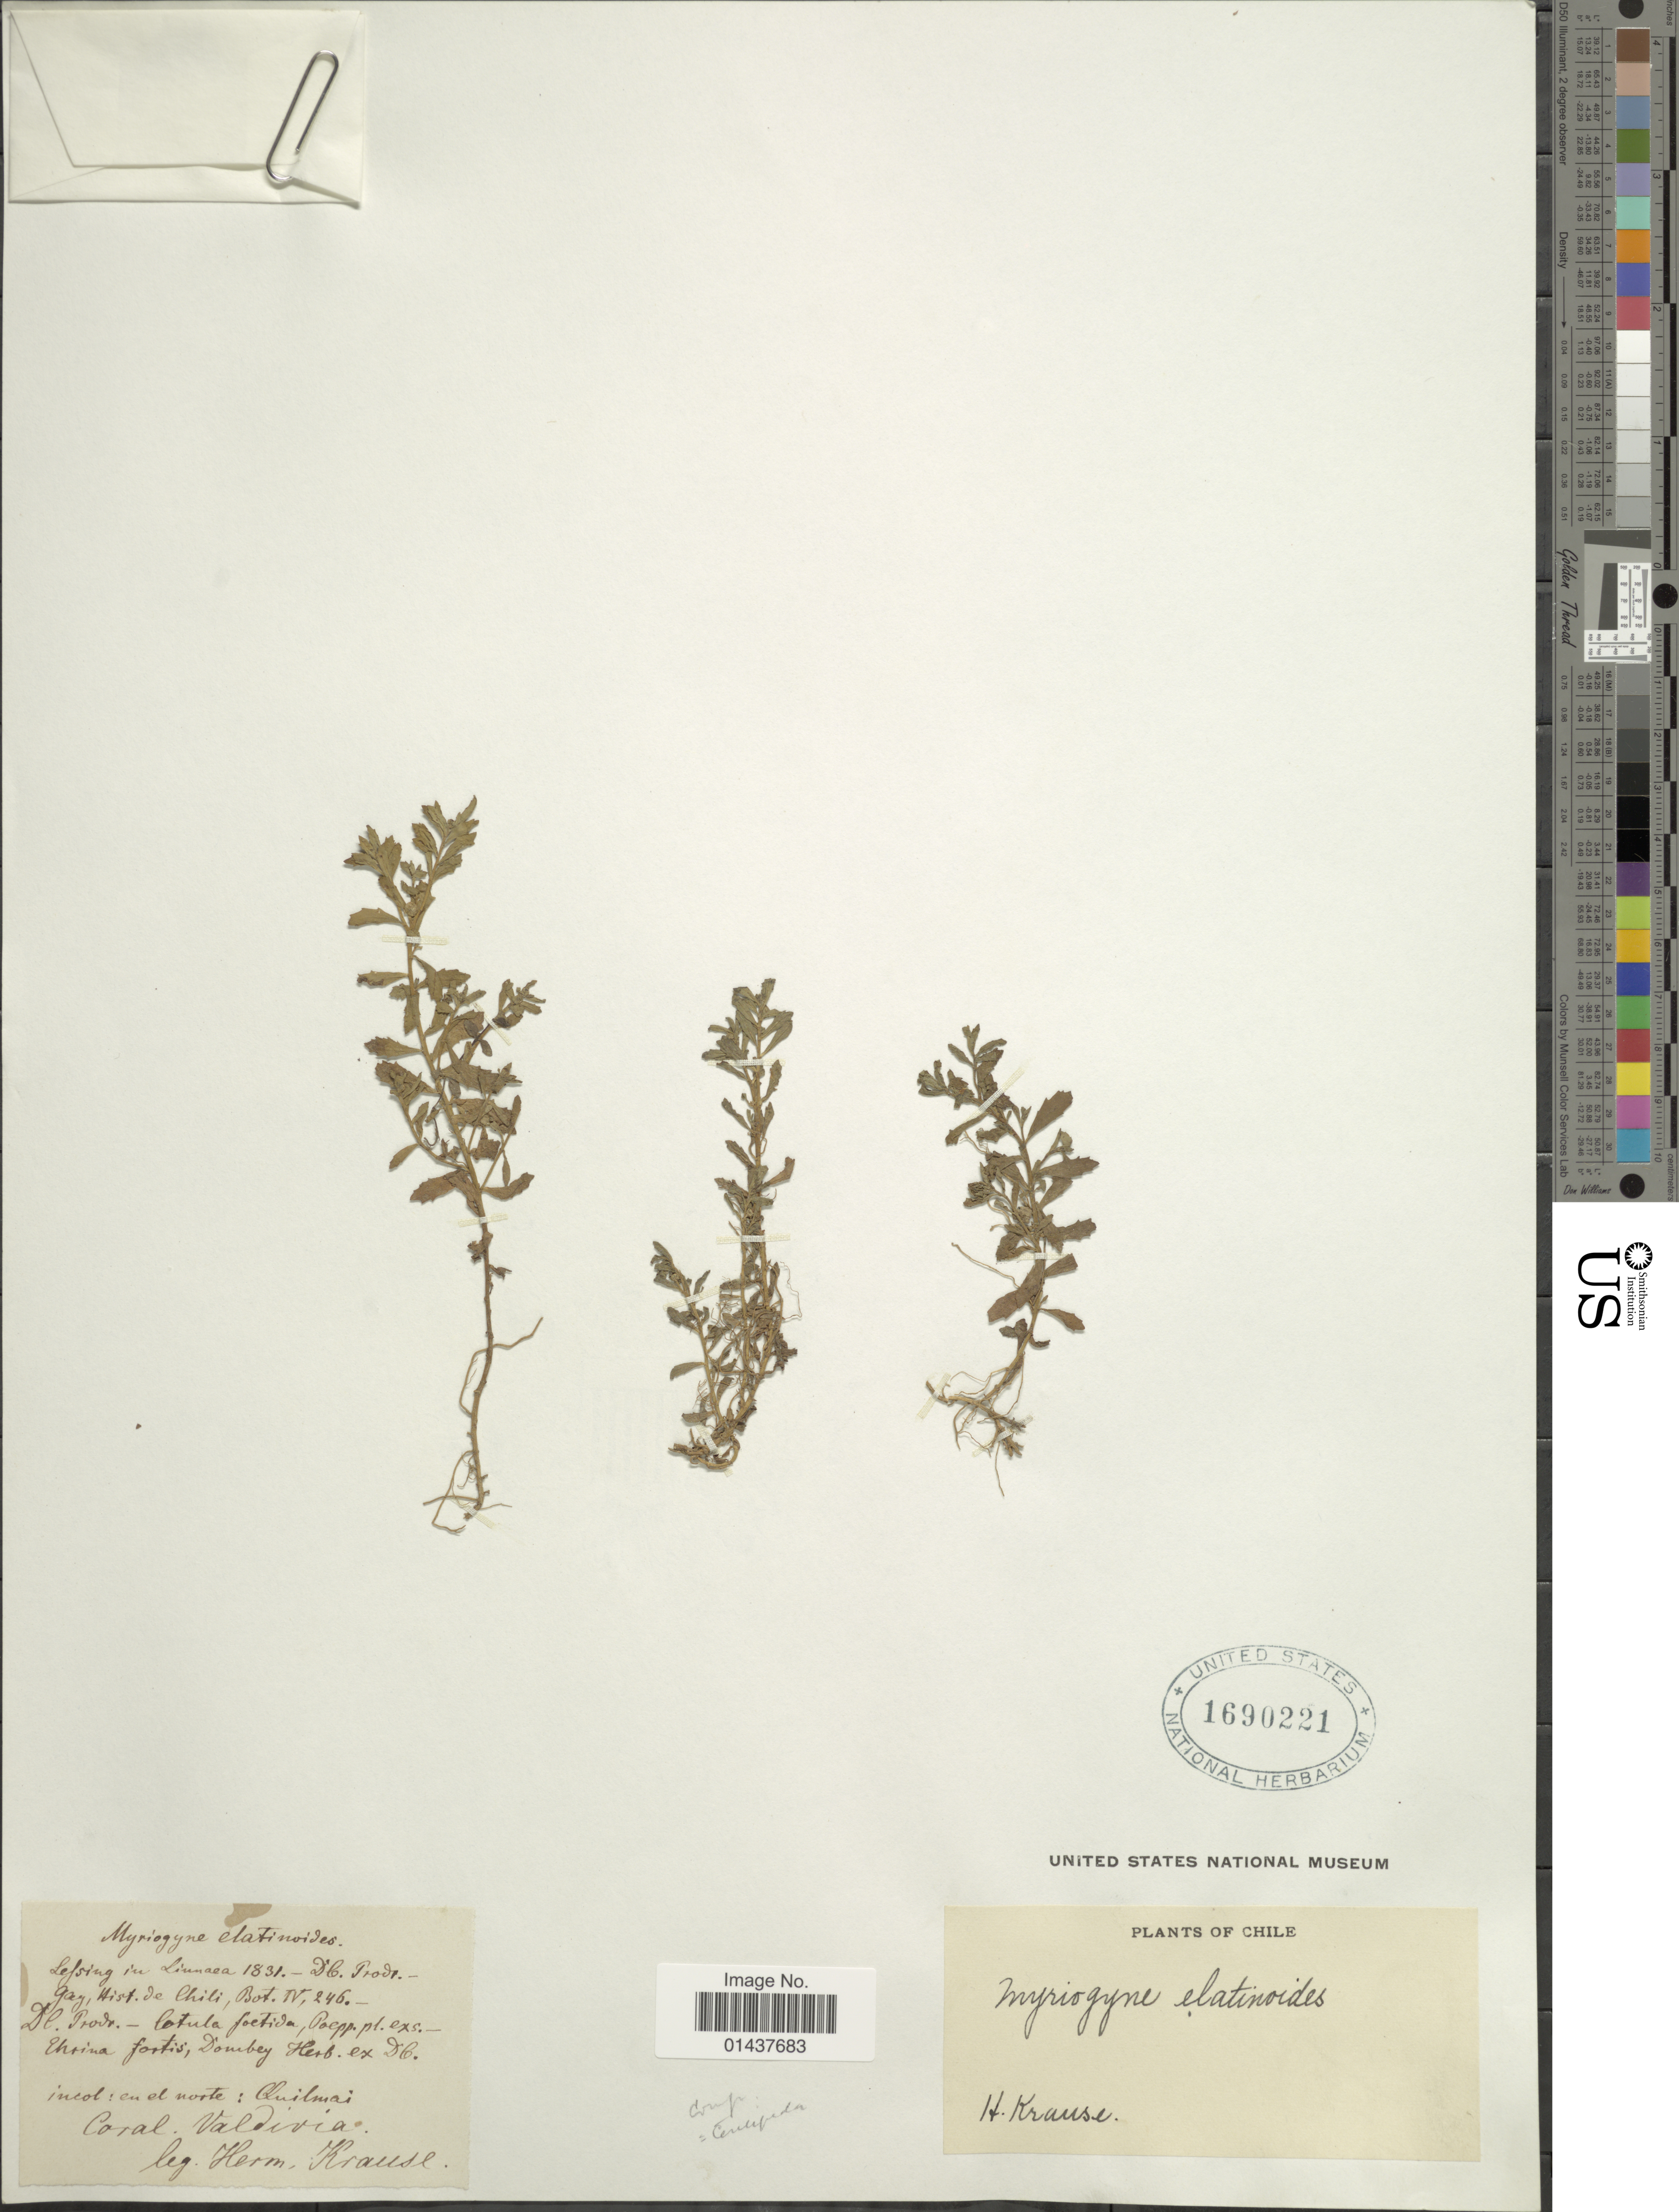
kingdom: Plantae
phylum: Tracheophyta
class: Magnoliopsida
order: Asterales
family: Asteraceae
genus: Centipeda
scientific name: Centipeda elatinoides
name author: (Less.) Boh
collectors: H. Krause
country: Chile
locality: Incol: en el norte: Quilmai, Coral, Valdivia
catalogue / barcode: US 1690221